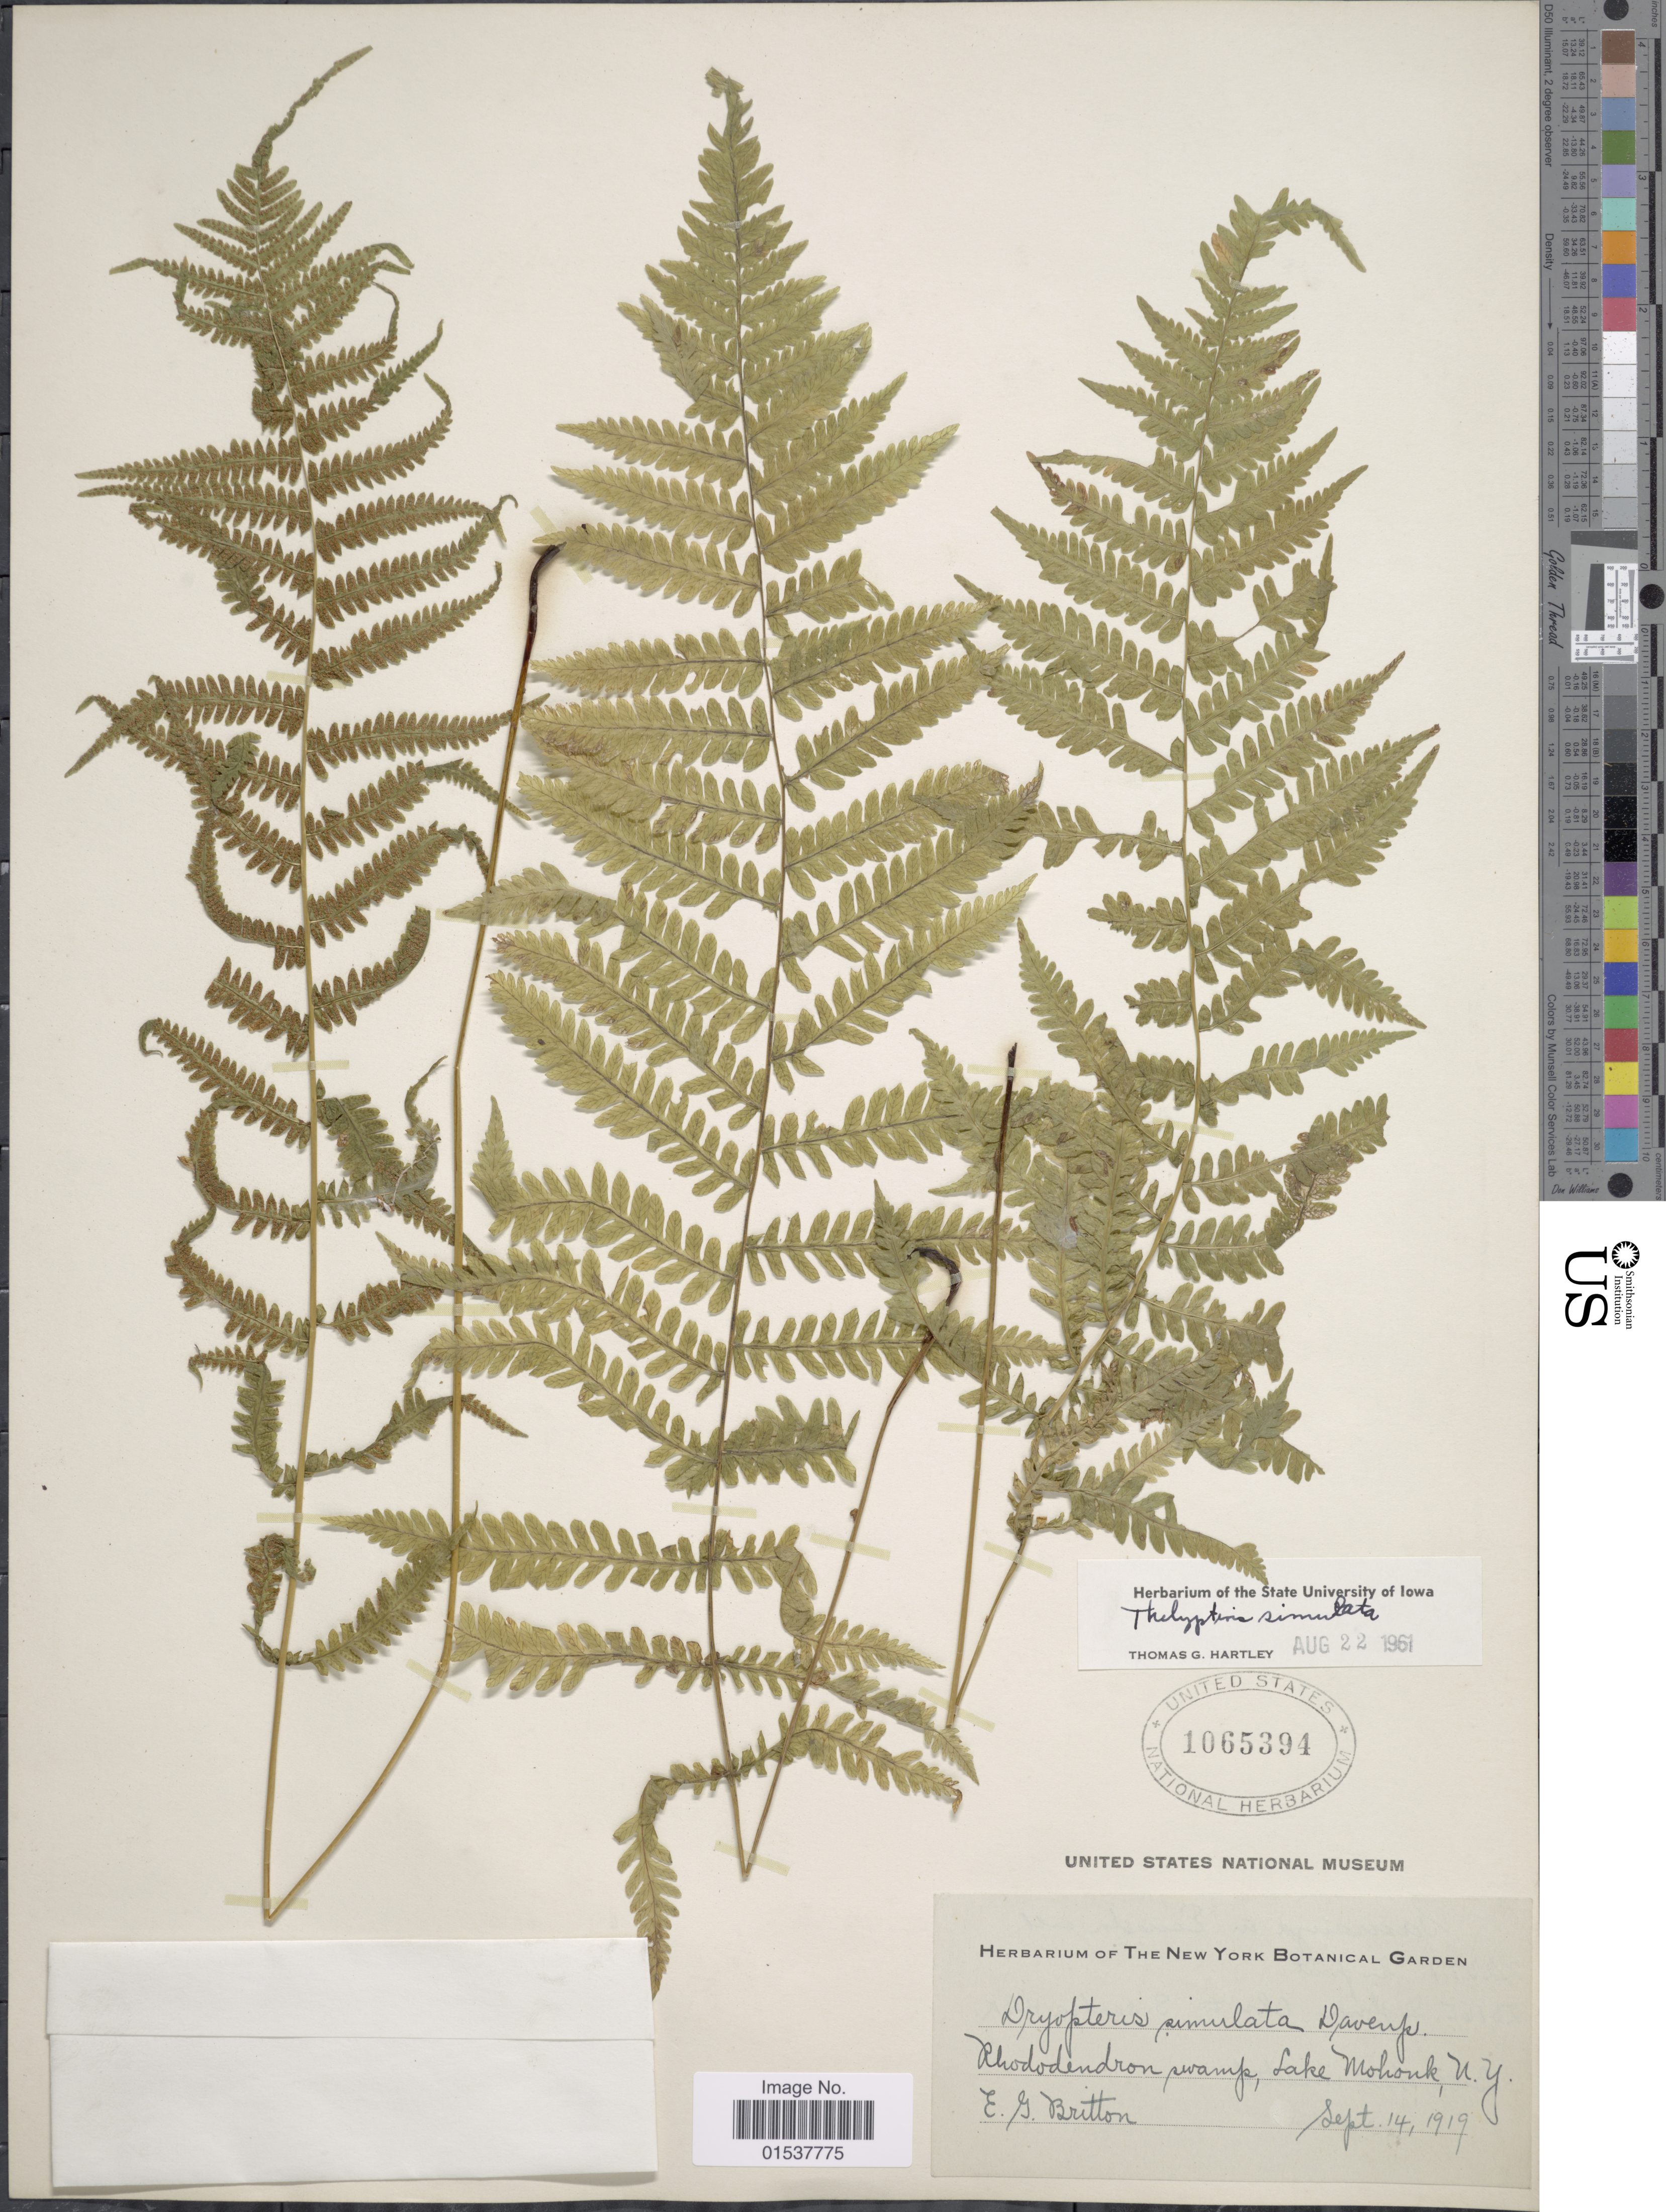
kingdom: Plantae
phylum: Tracheophyta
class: Polypodiopsida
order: Polypodiales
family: Thelypteridaceae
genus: Parathelypteris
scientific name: Parathelypteris simulata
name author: (Davenp.) Holttum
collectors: E. G. Britton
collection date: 1919-09-14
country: United States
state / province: New York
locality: Rhododendron swamp, Lake Mohonk, N. Y.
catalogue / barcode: US 1065394